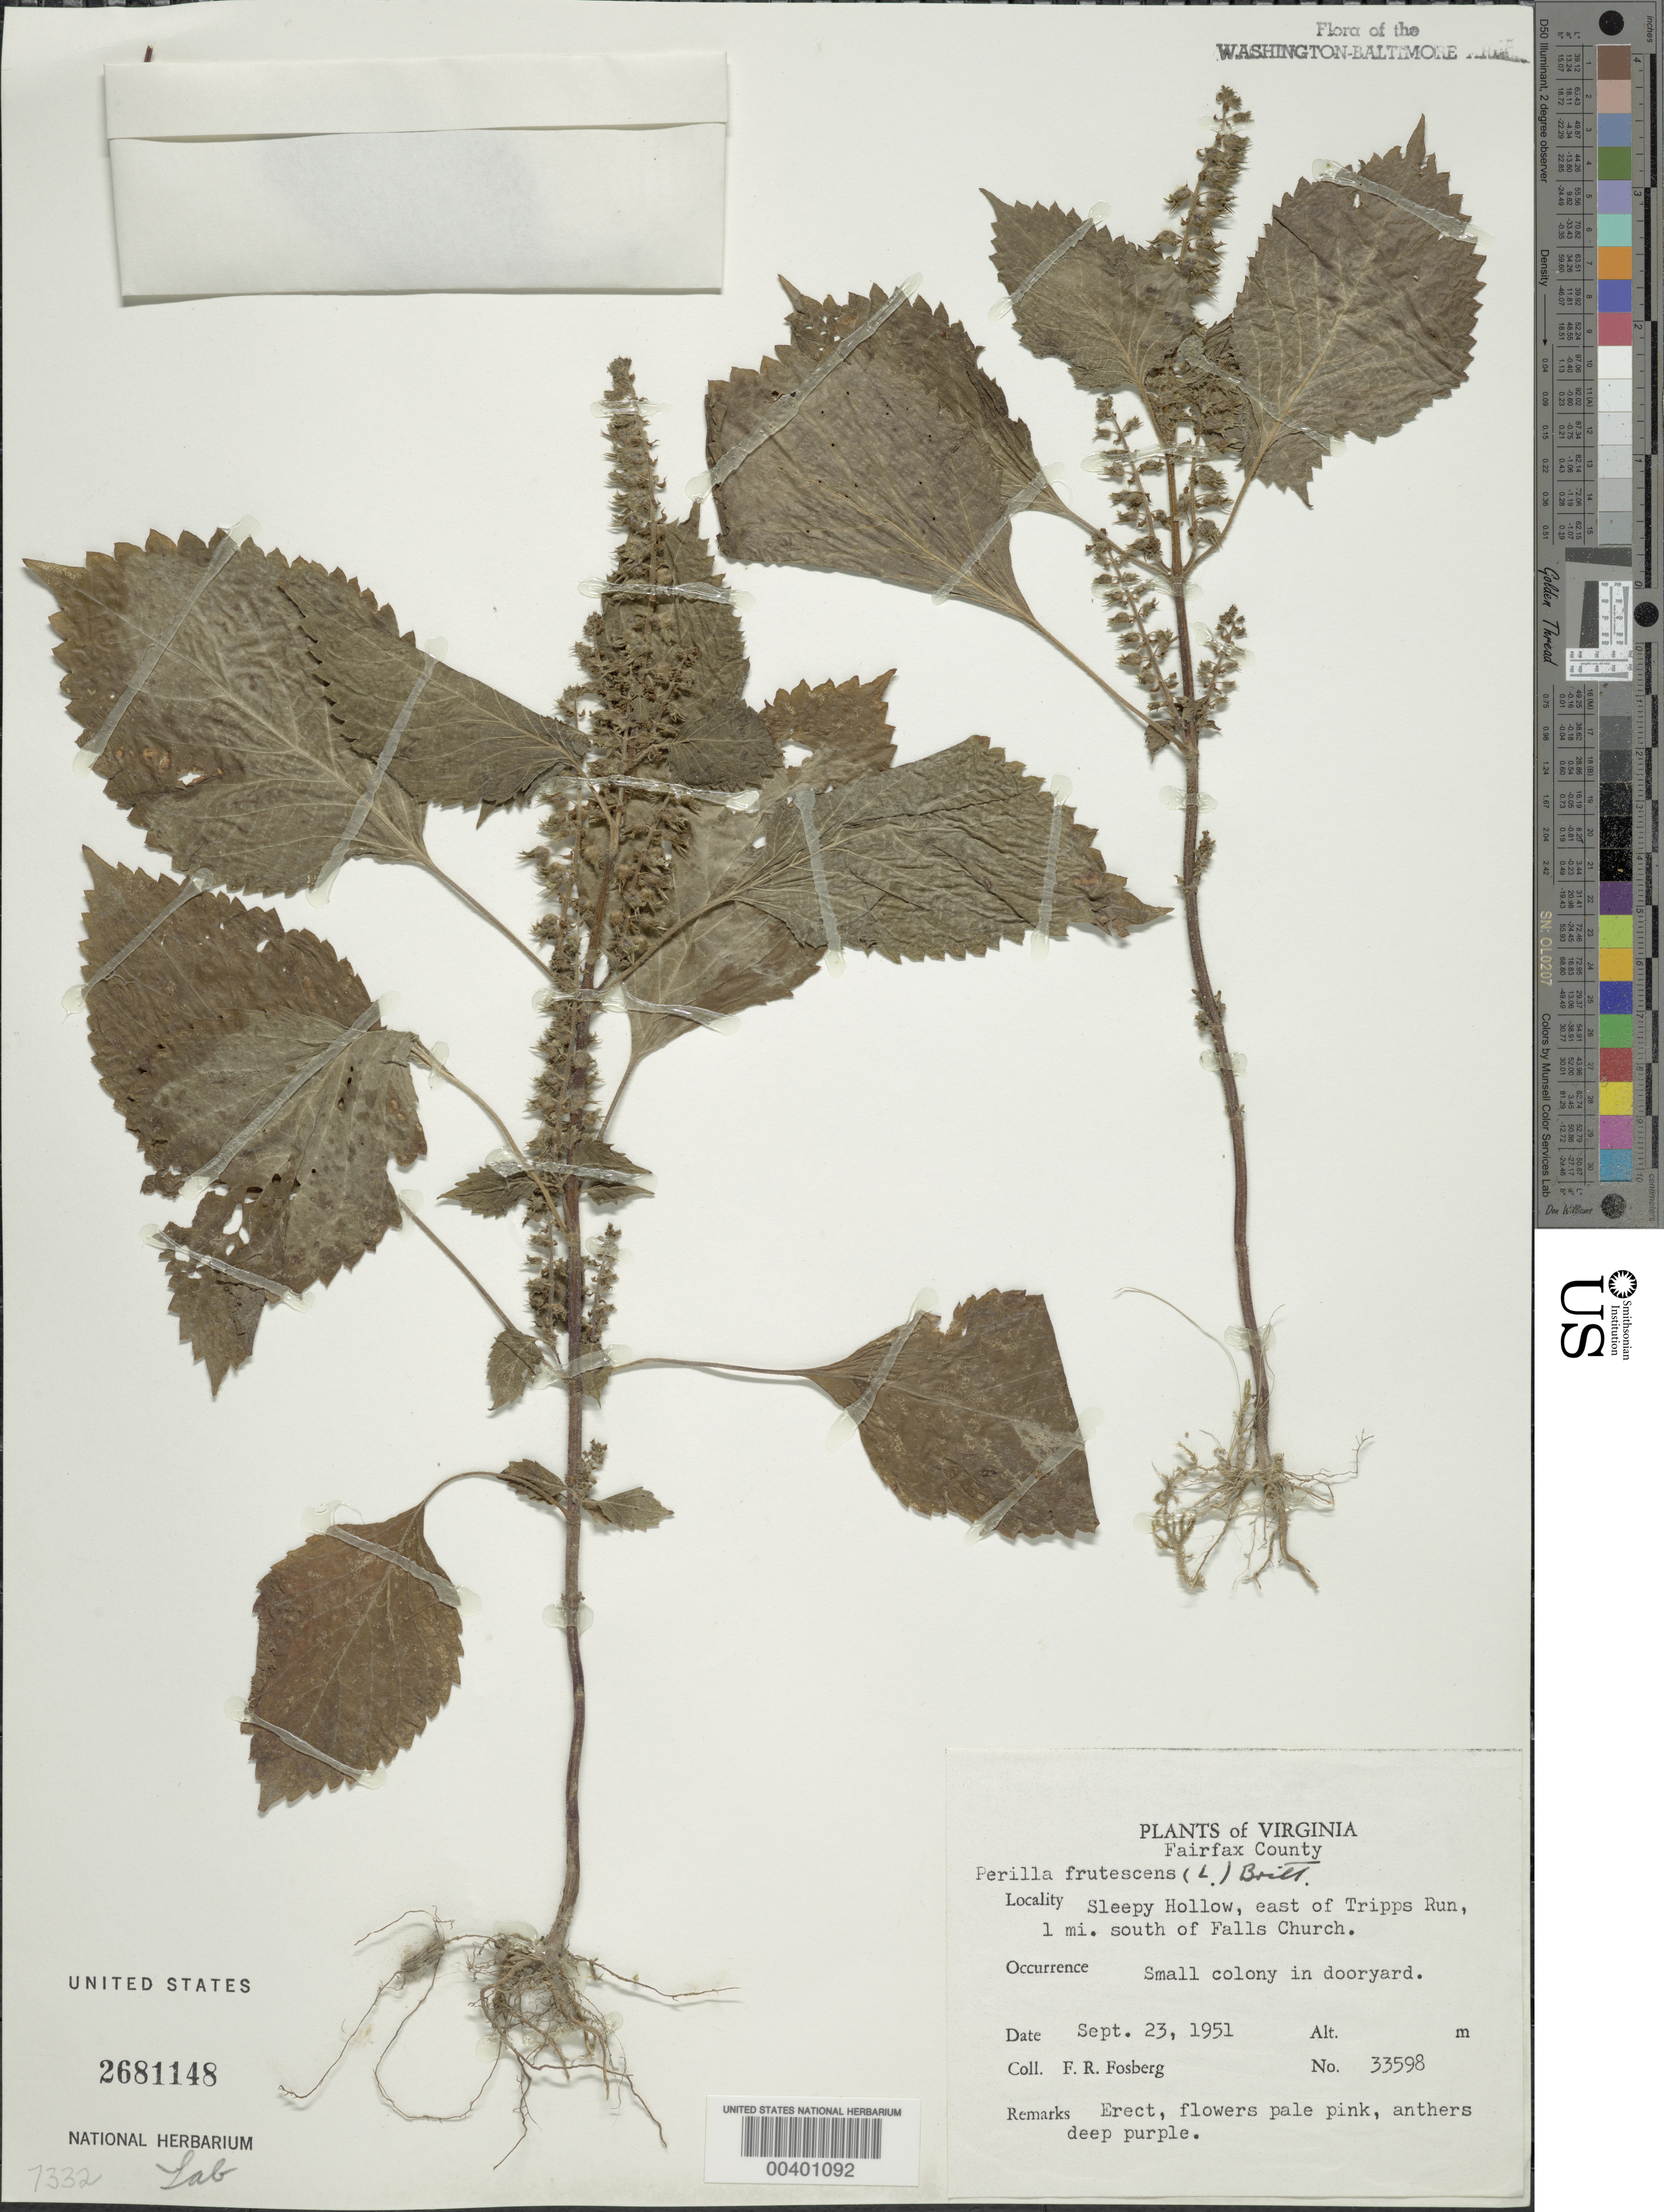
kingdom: Plantae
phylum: Tracheophyta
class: Magnoliopsida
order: Lamiales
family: Lamiaceae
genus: Perilla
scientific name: Perilla frutescens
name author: (L.) Britton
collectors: F. R. Fosberg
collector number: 33598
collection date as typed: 23 Sep 1951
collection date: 1951-09-23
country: United States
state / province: Virginia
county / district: Fairfax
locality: Sleepy Hollow, east of Tripps Run, south of Falls Church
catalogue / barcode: US 2681148